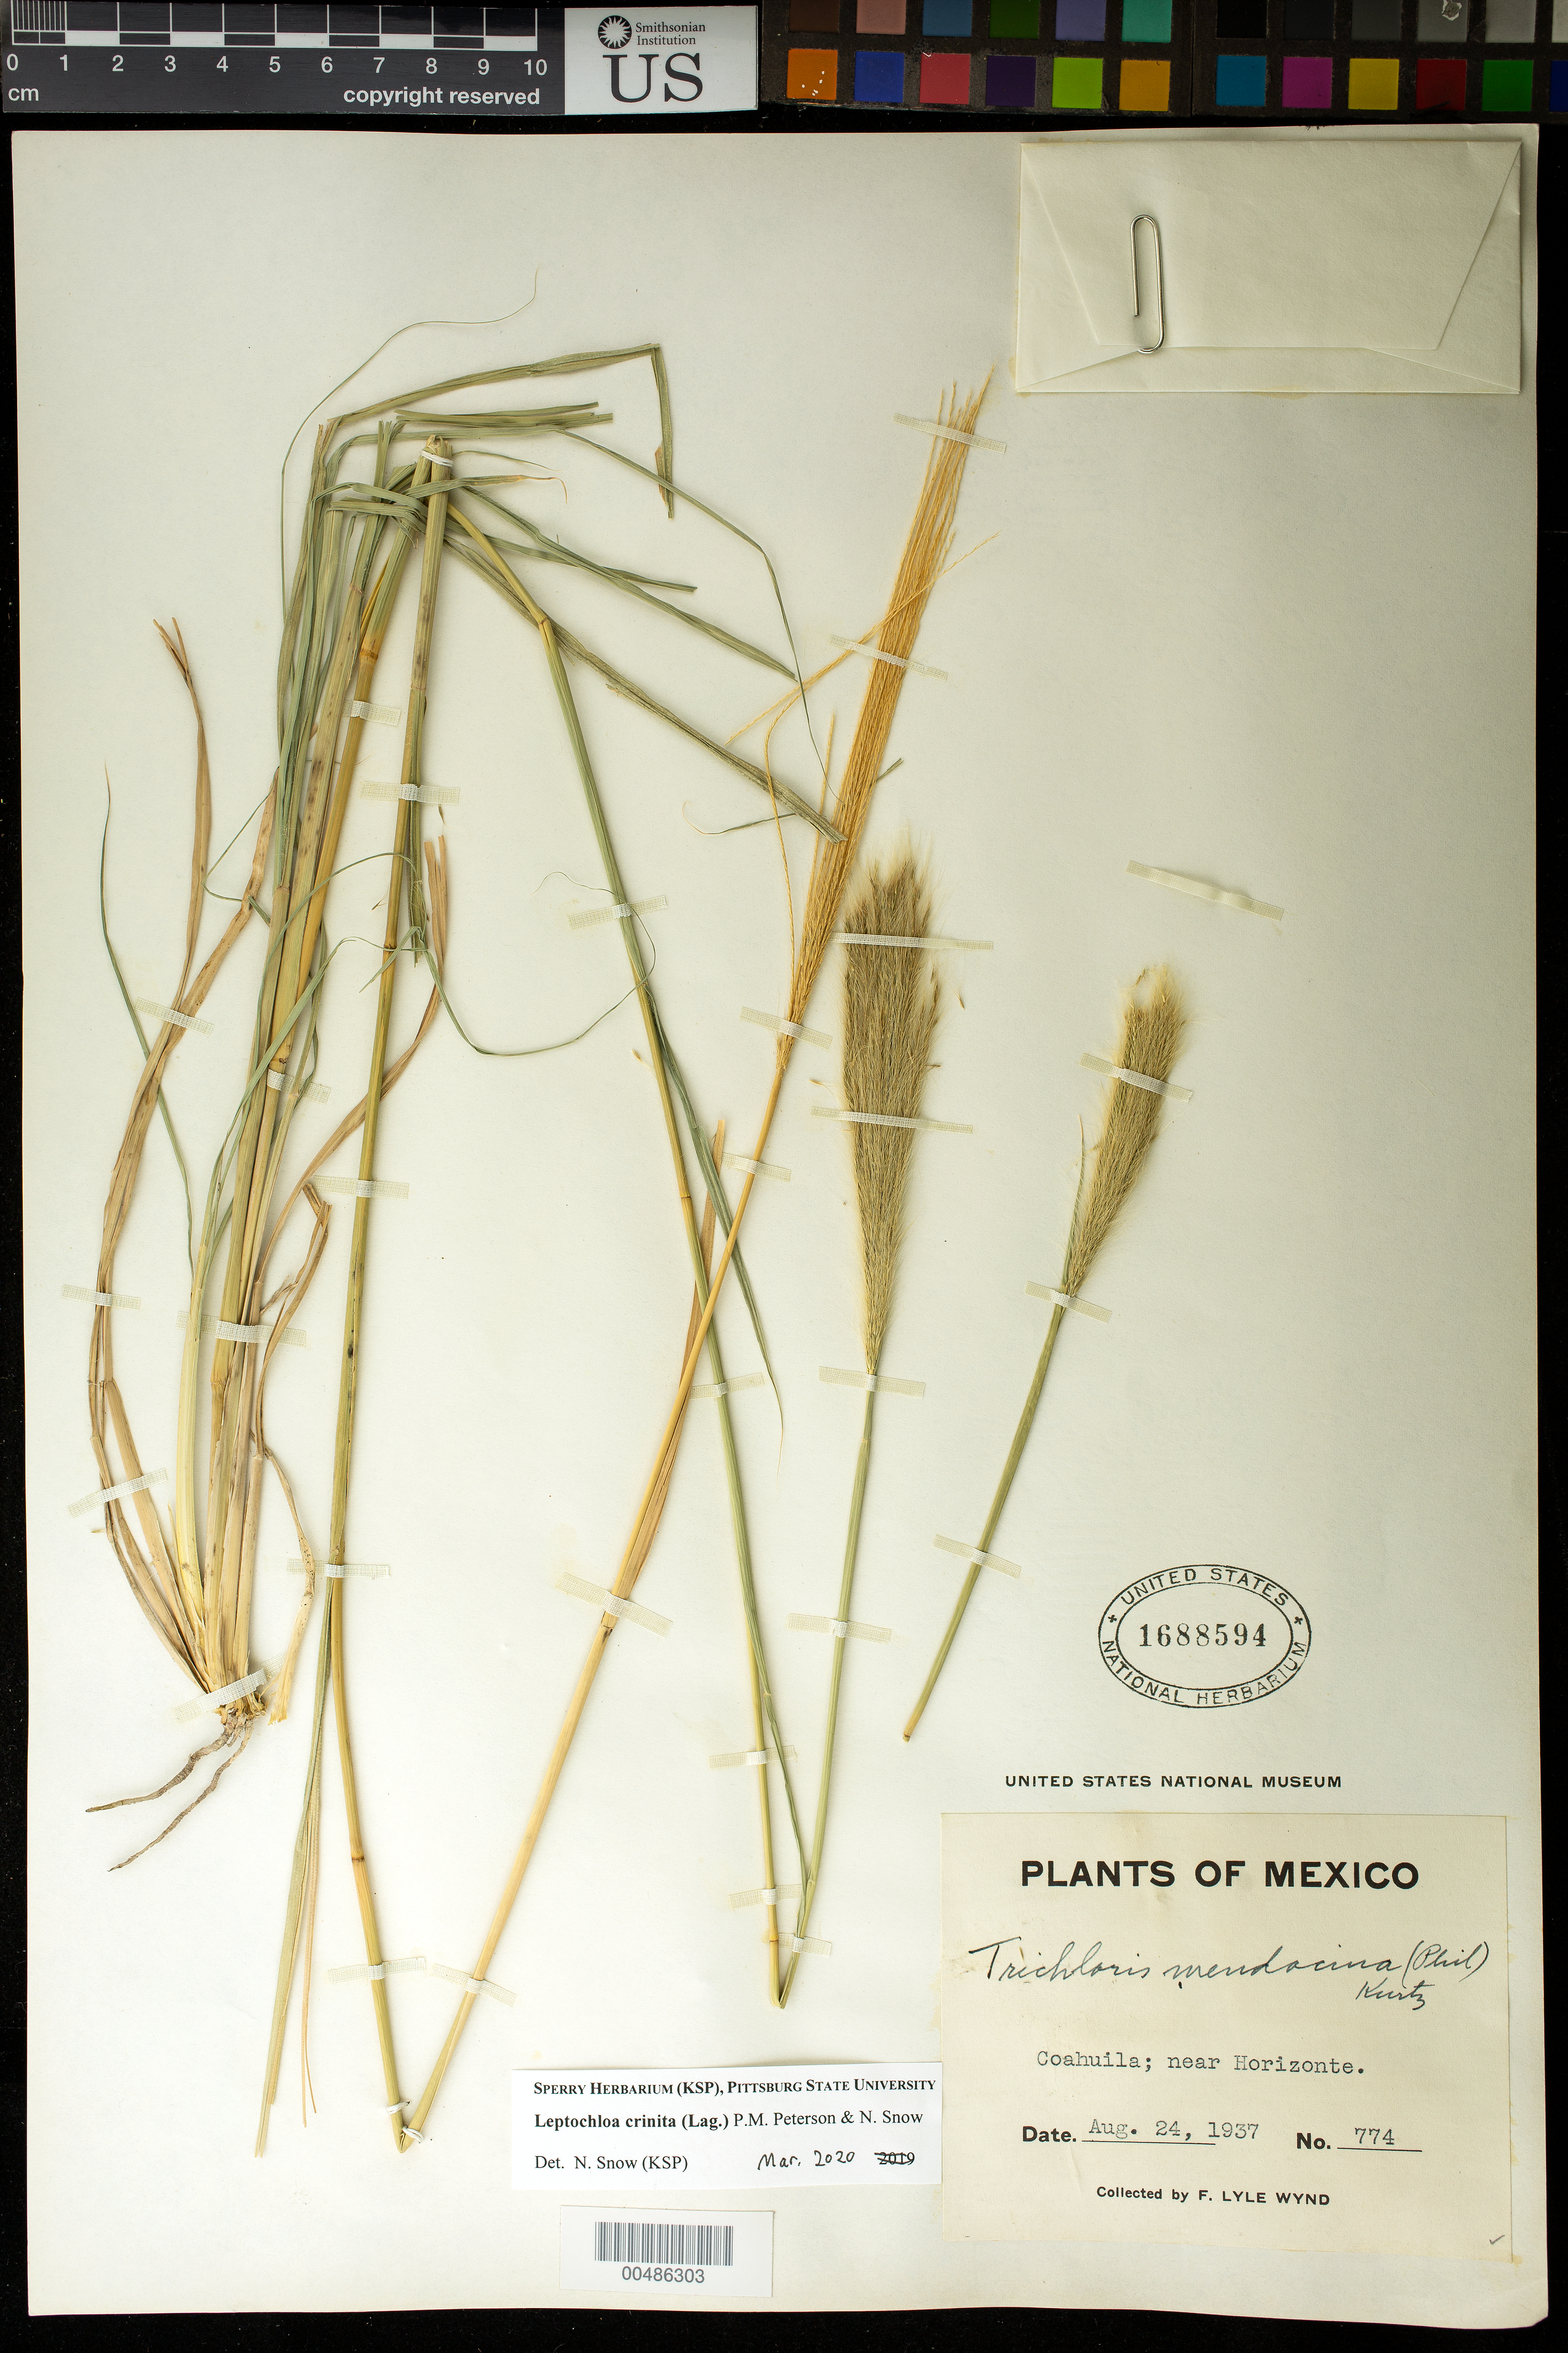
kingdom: Plantae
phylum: Tracheophyta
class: Liliopsida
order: Poales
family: Poaceae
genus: Leptochloa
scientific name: Leptochloa crinita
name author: (Lag.) P.M. Peterson & N. Snow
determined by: Snow, N.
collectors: F. L. Wynd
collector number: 774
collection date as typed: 24 Aug 1937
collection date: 1937-08-24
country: Mexico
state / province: Coahuila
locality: Near Horizonte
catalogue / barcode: US 1688594